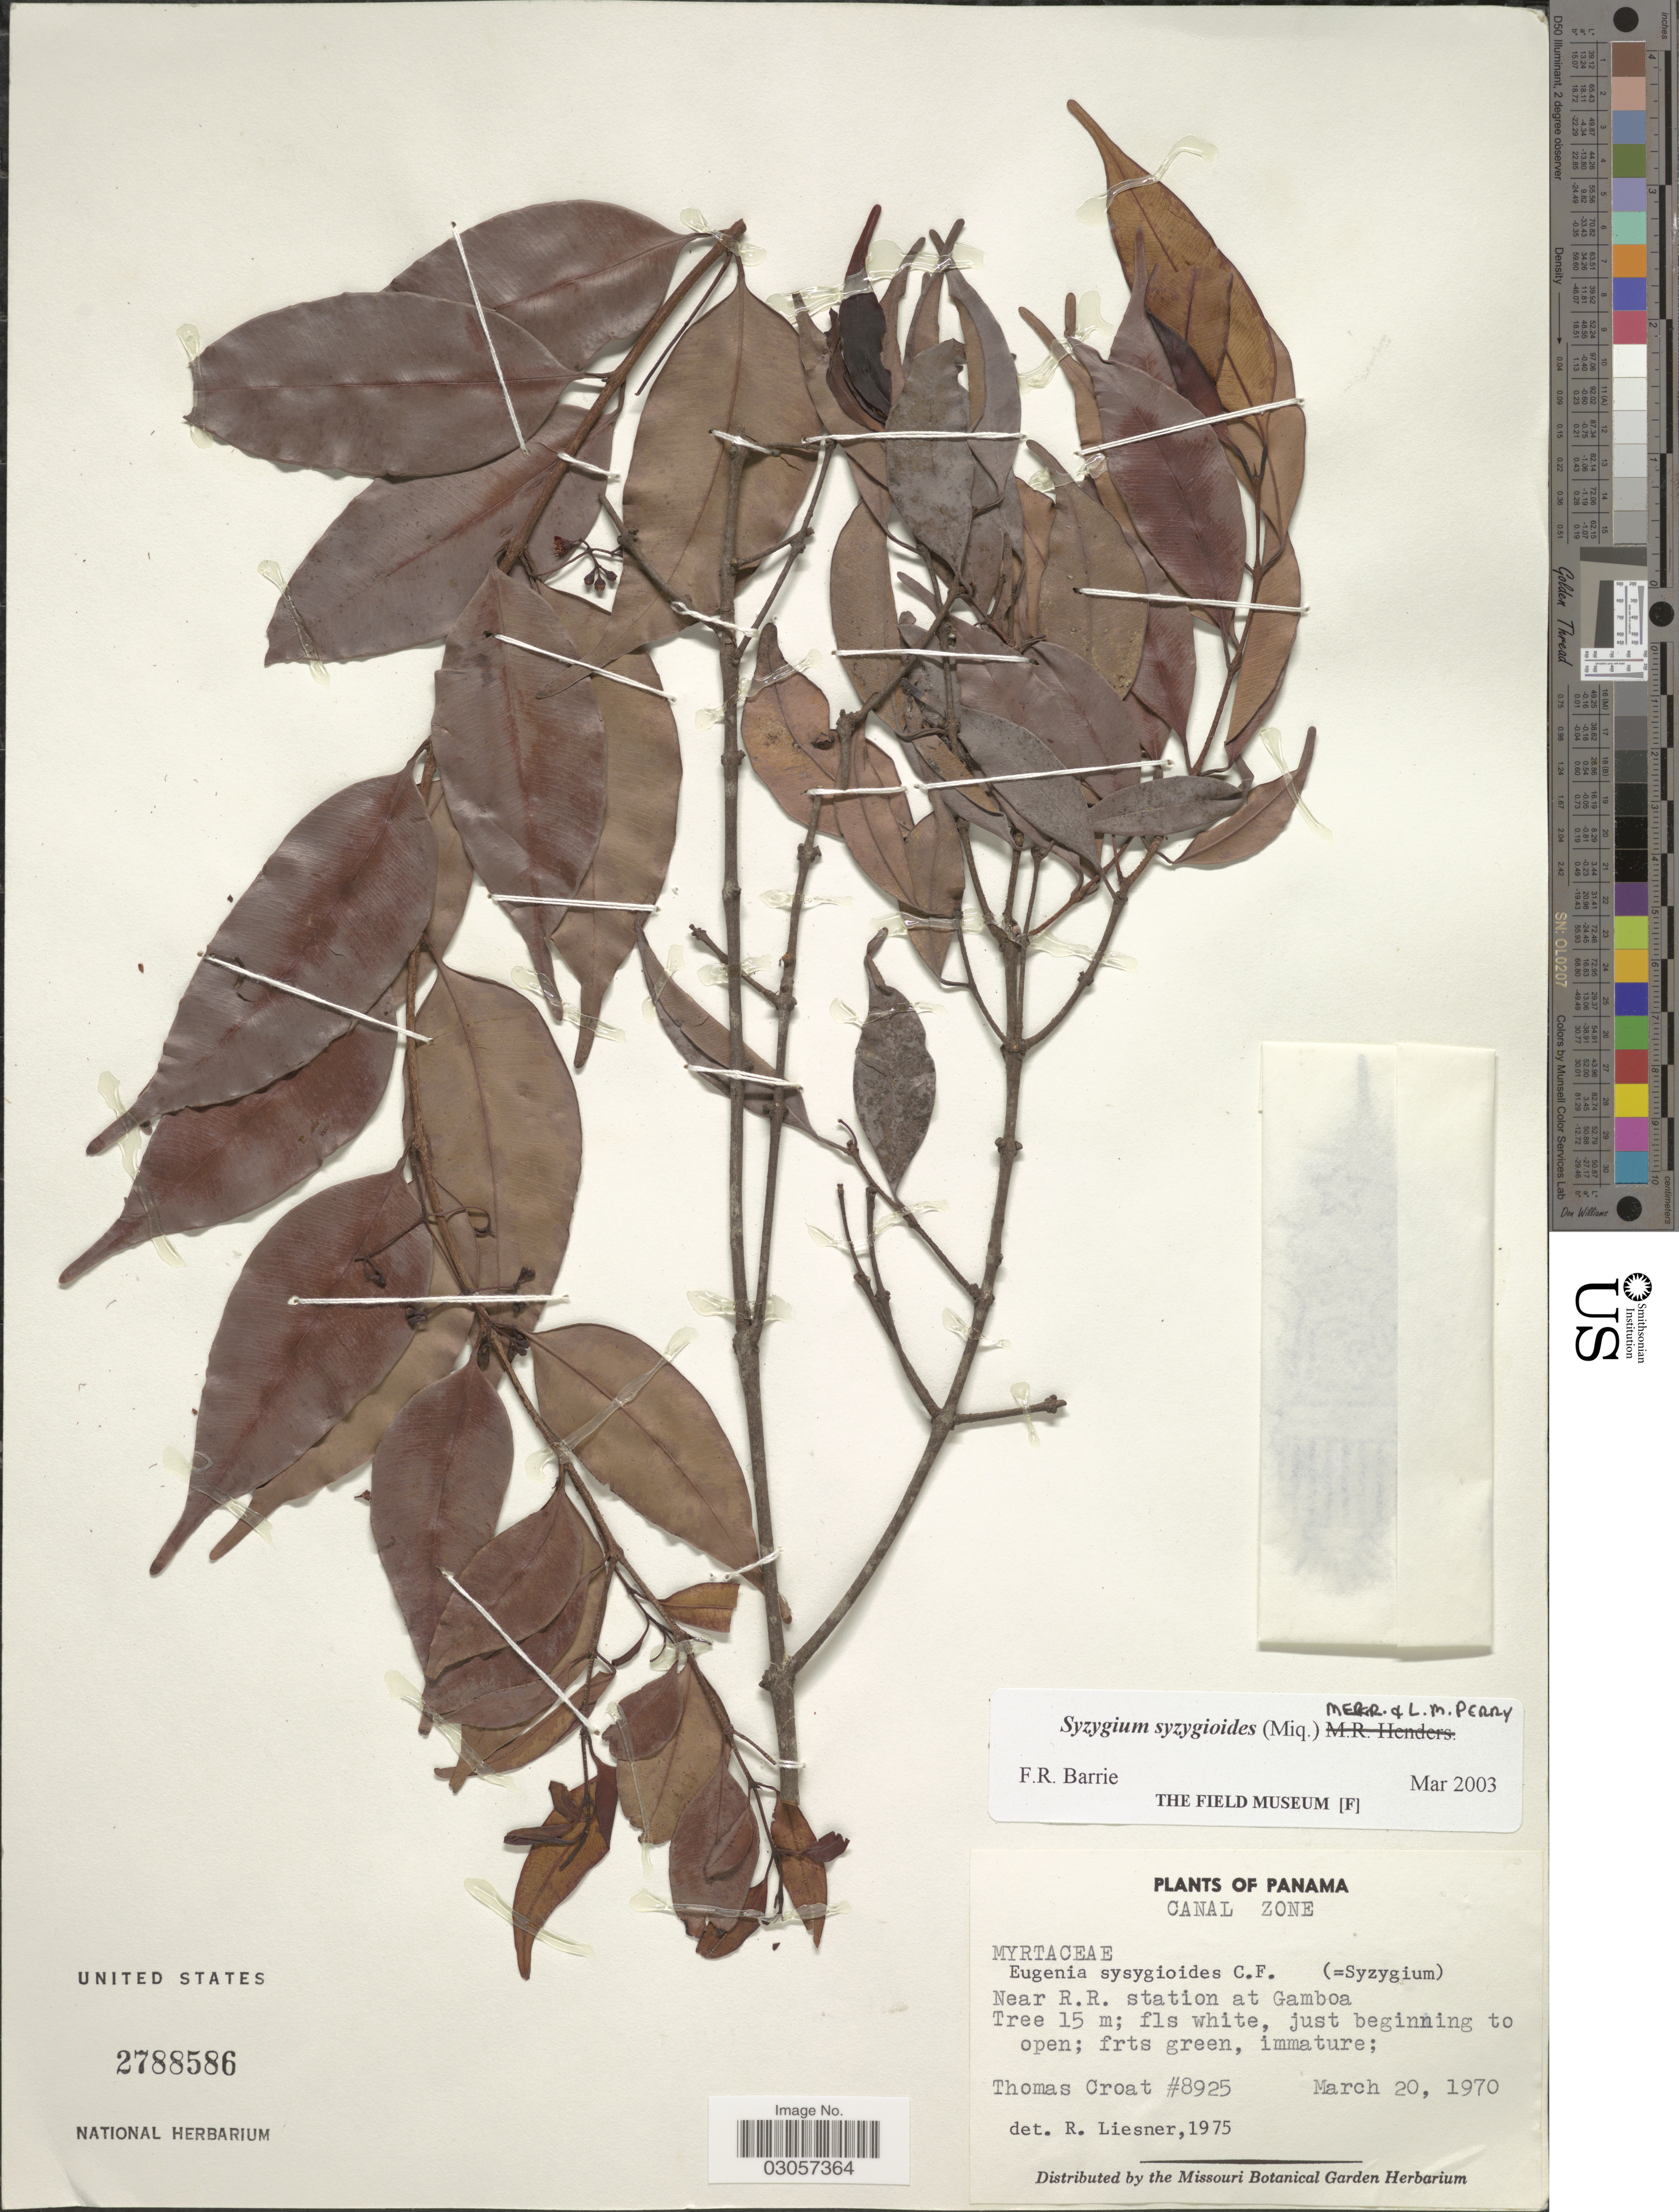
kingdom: Plantae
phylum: Tracheophyta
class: Magnoliopsida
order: Myrtales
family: Myrtaceae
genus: Syzygium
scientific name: Syzygium syzygioides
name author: (Miq.) Merr. & L.M. Perry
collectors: T. B. Croat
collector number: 8925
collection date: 1970-03-20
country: Panama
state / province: Colón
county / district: Canal Zone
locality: Canal Zone, Near R.R. station at Gamboa.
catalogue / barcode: US 2788586